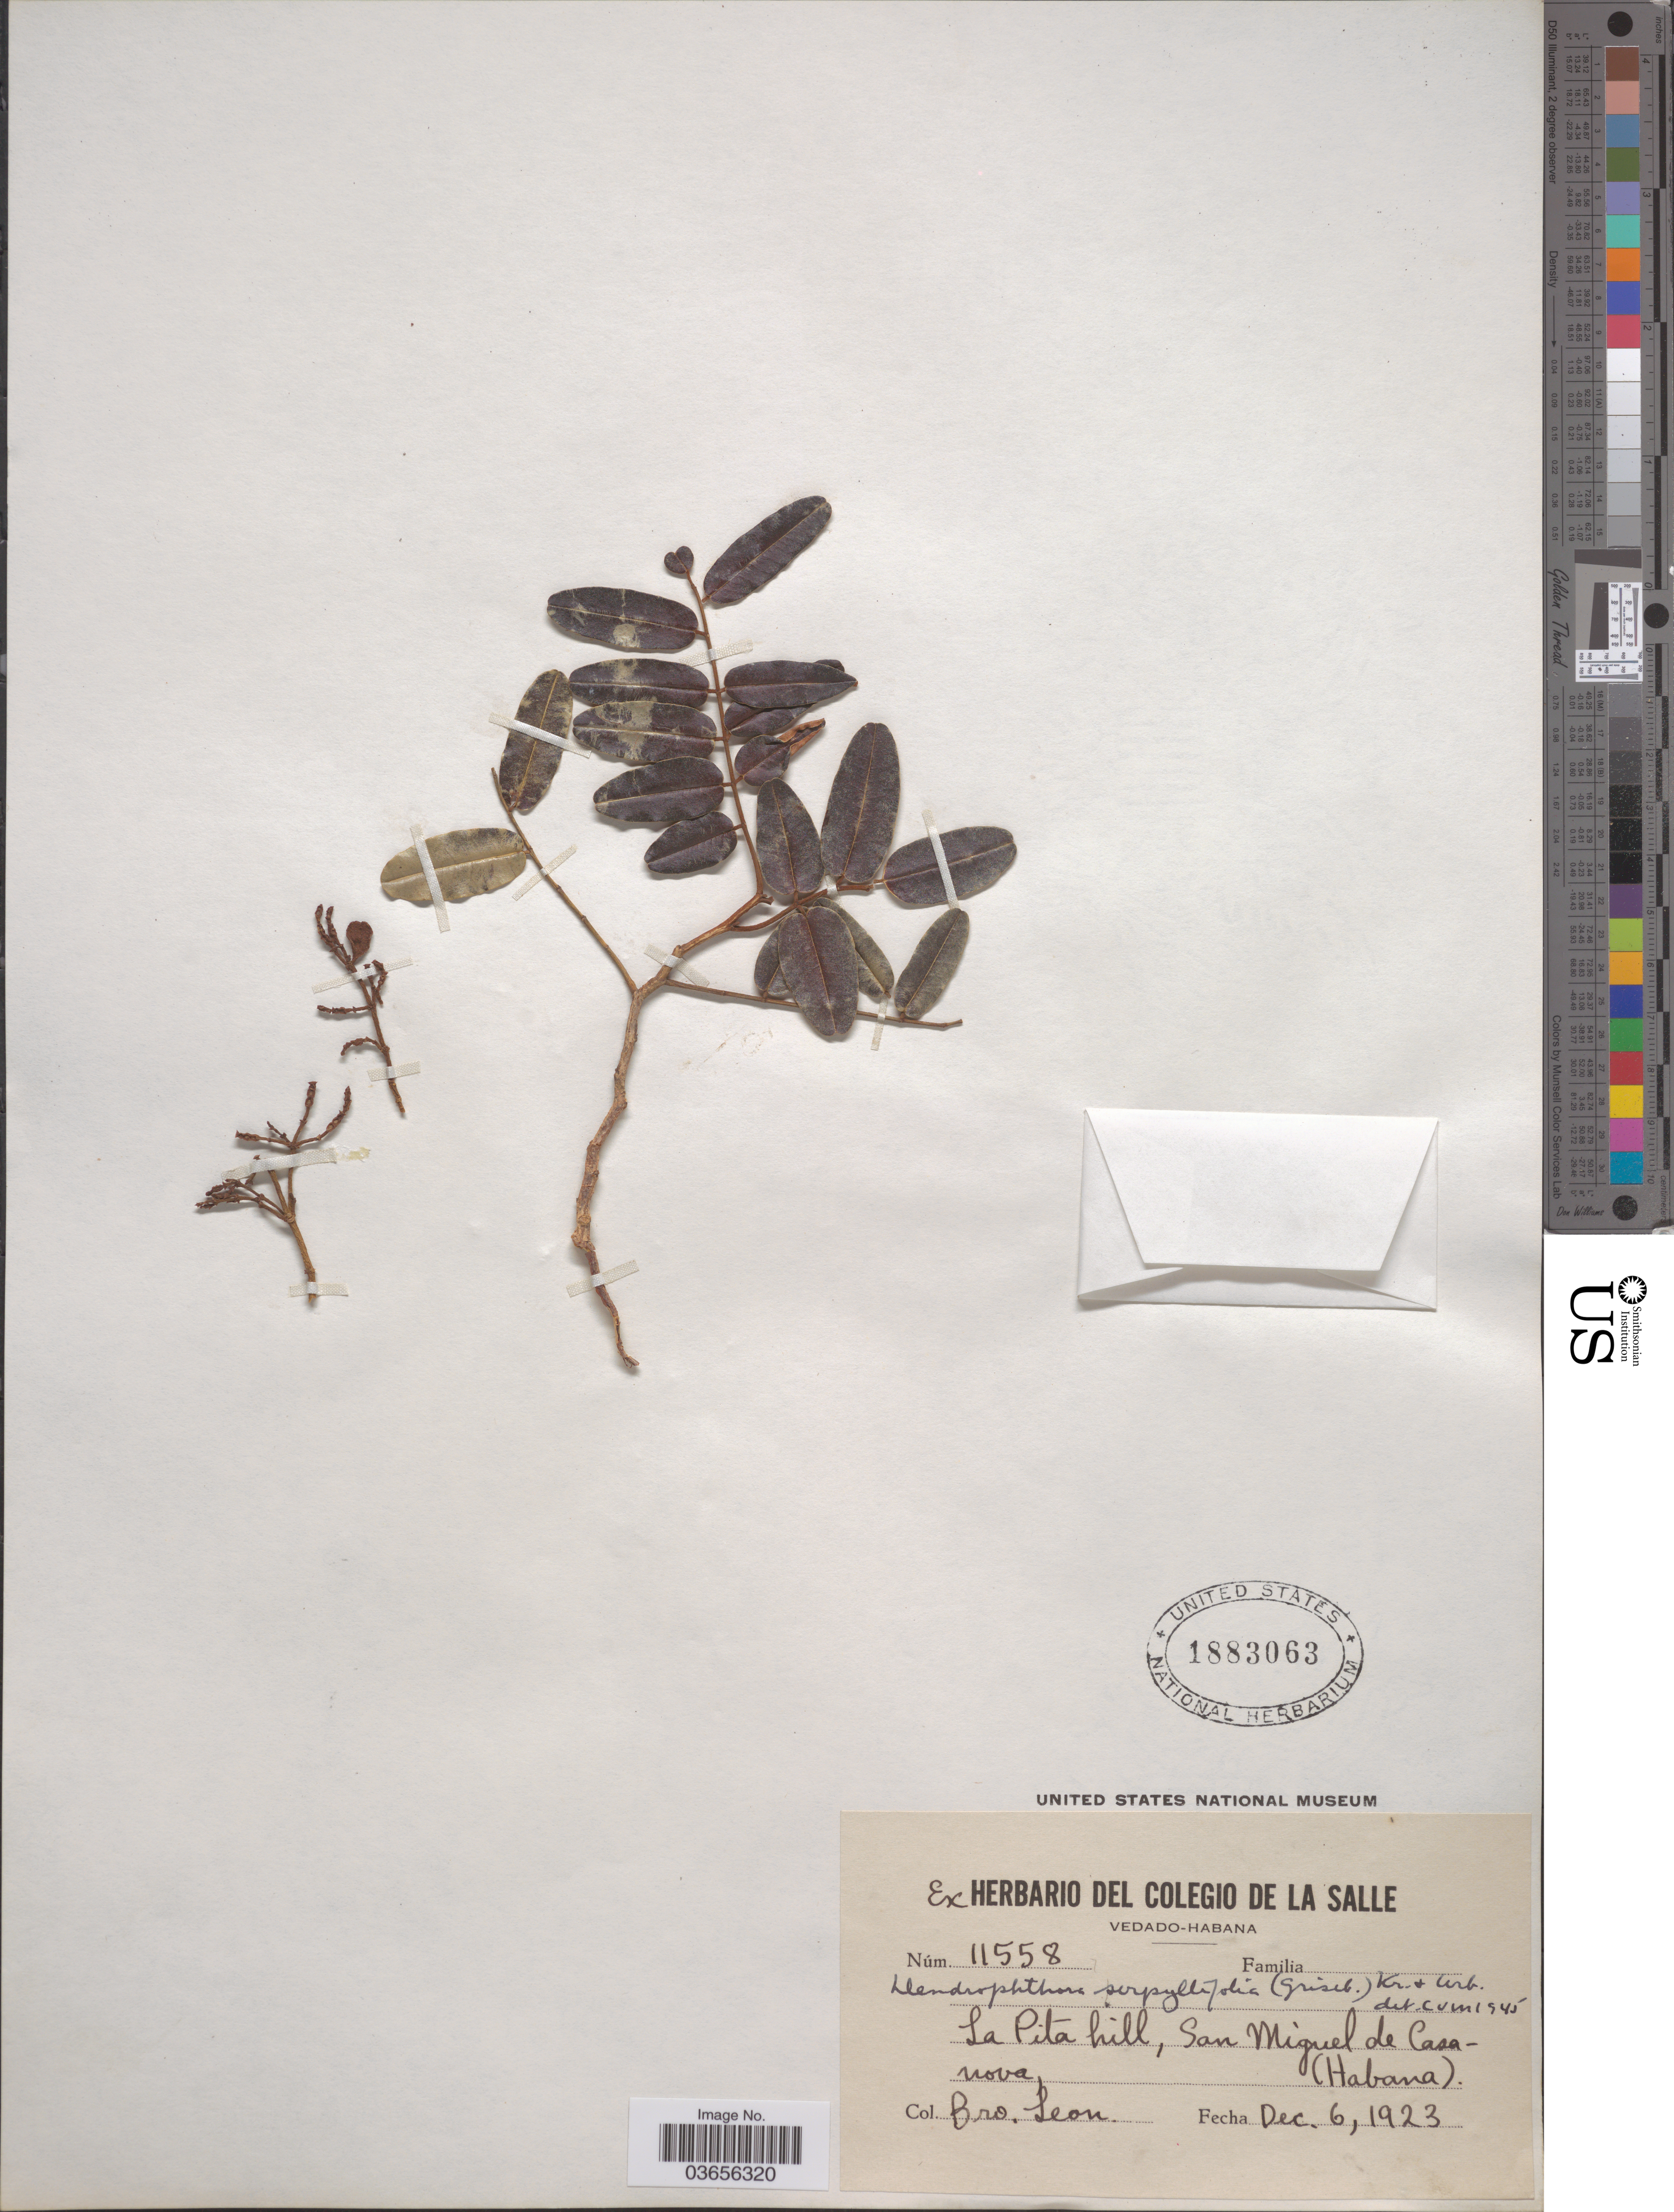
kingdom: Plantae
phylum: Tracheophyta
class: Magnoliopsida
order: Santalales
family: Viscaceae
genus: Dendrophthora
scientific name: Dendrophthora serpyllifolia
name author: (Griseb.) Krug & Urb.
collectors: Bro. León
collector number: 11558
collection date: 1923-12-06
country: Cuba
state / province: La Habana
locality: La Pita hill, San Miguel de Casanova.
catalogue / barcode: US 1883063